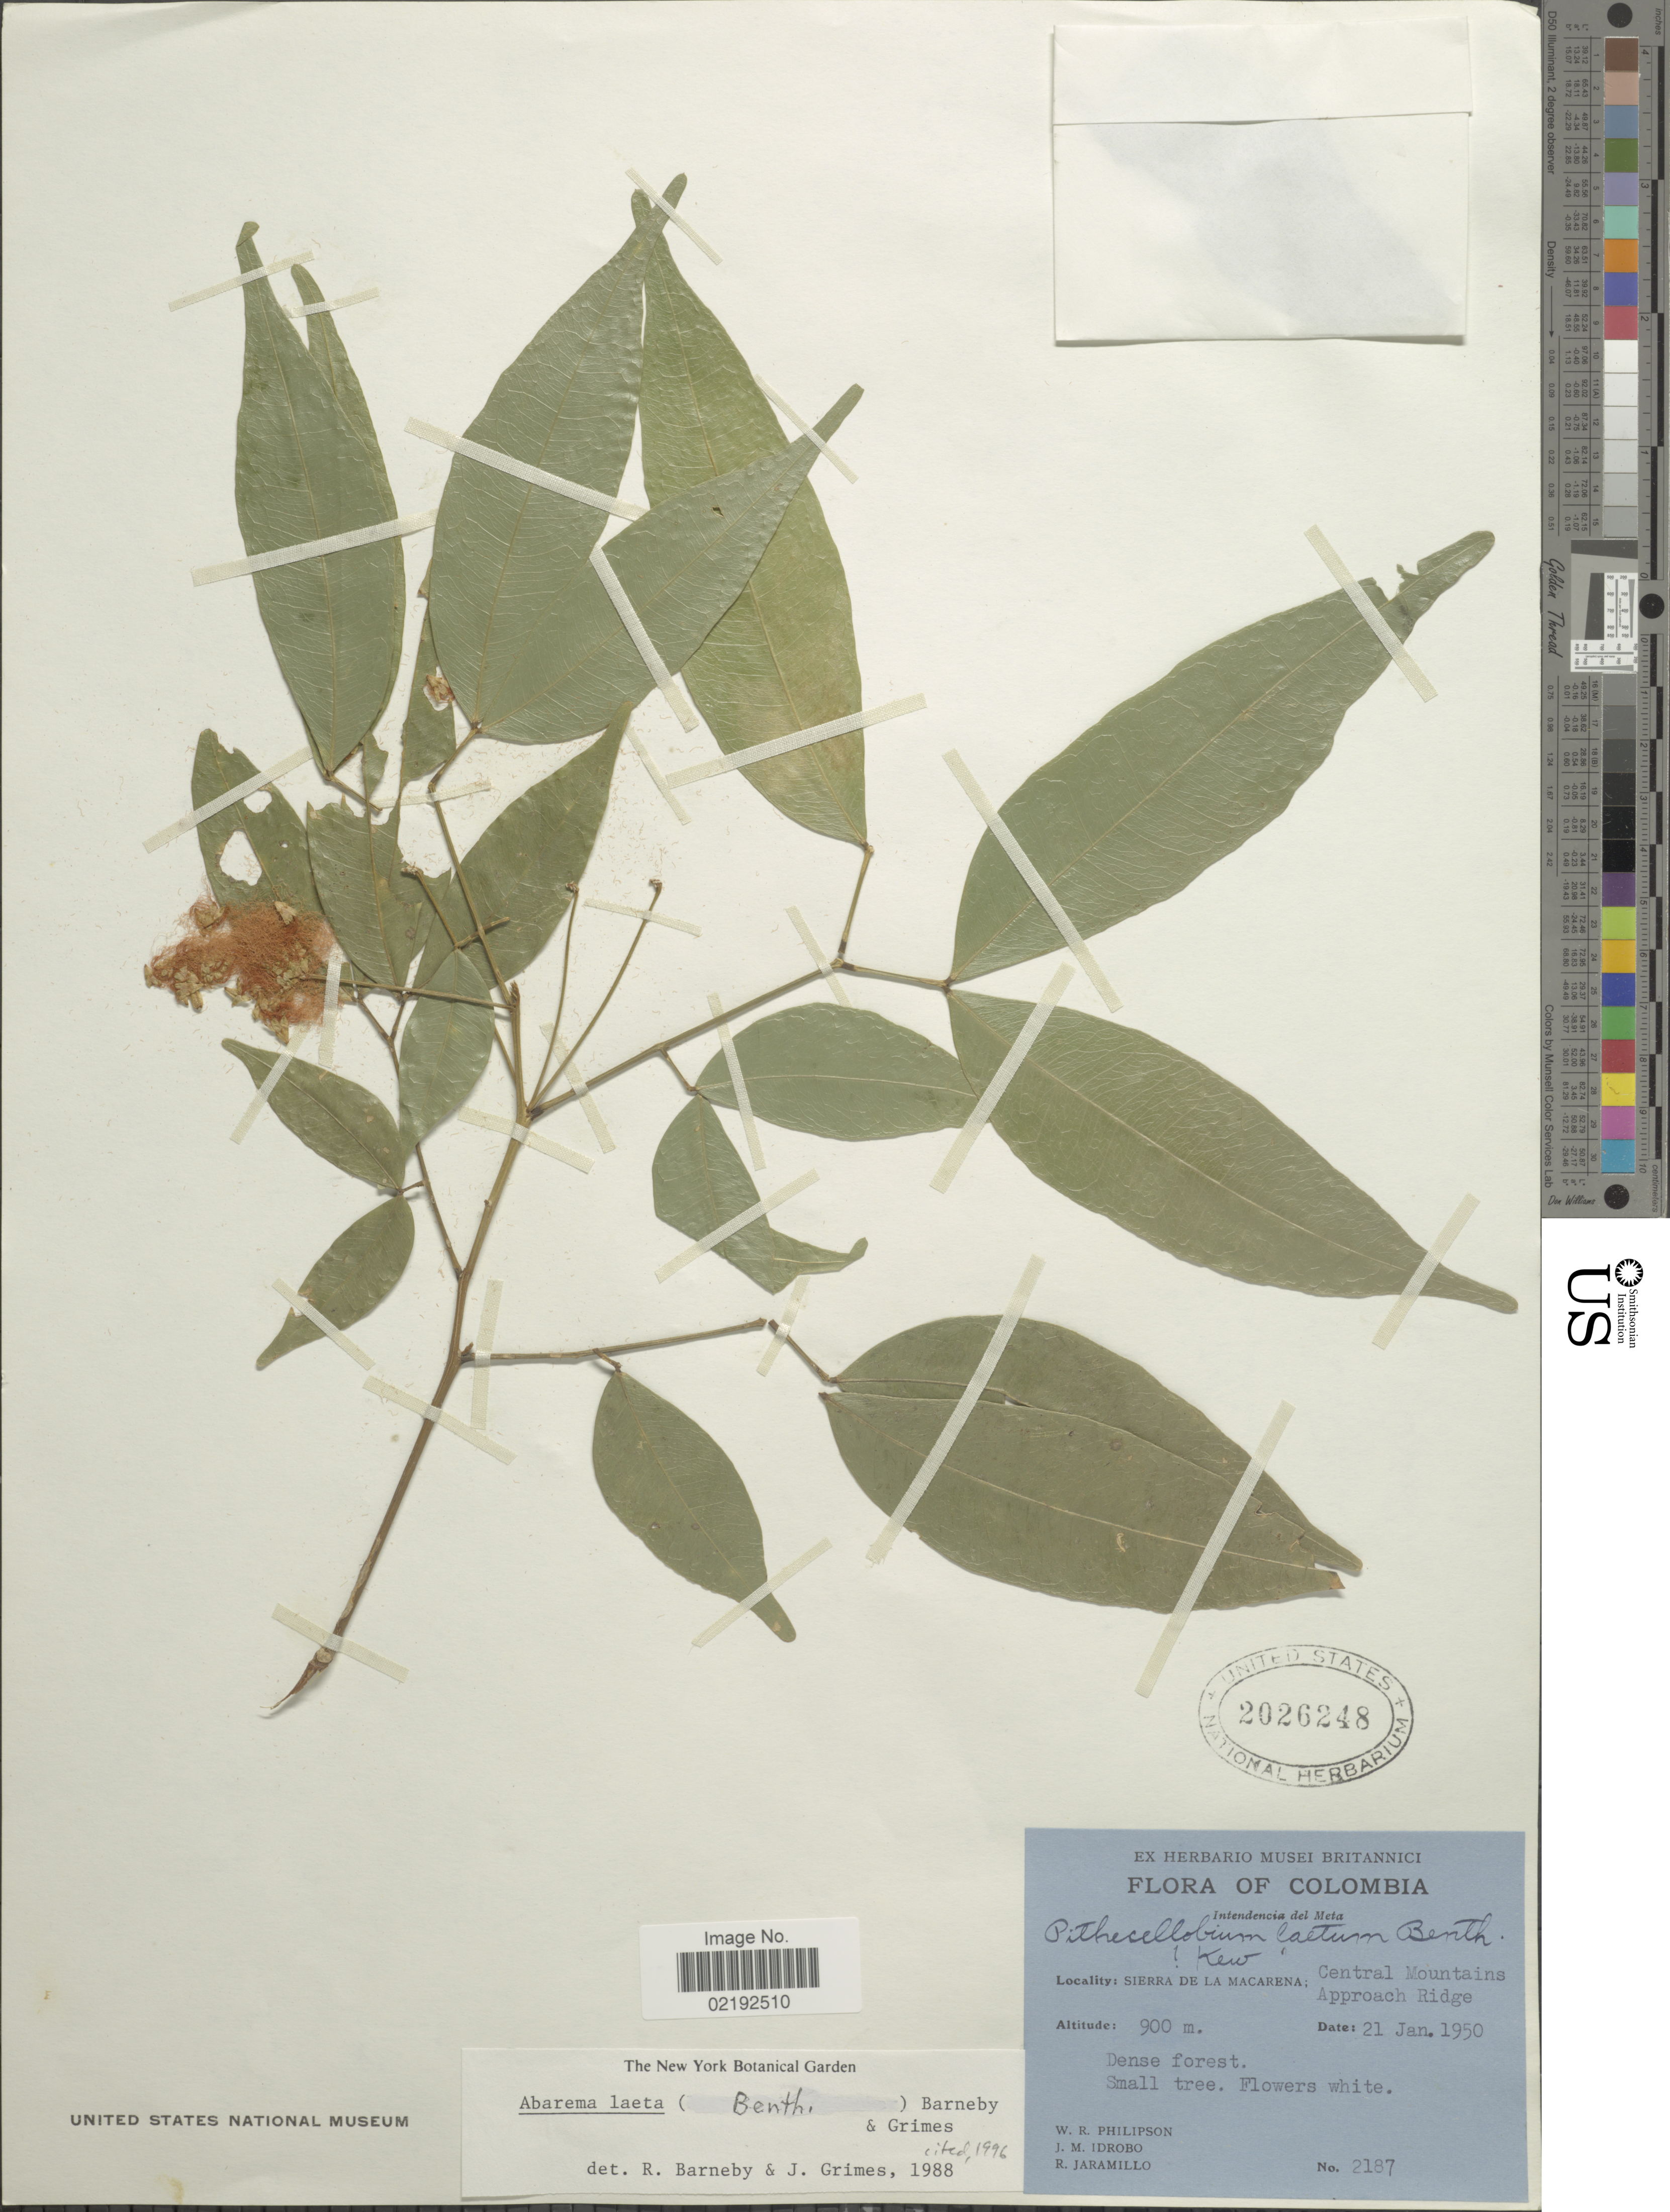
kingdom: Plantae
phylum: Tracheophyta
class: Magnoliopsida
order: Fabales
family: Fabaceae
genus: Abarema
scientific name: Abarema laeta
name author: (Benth.) Barneby & J.W. Grimes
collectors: W. R. Philipson, J. M. Idrobo & R. Jaramillo M.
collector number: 2187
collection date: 1950-01-21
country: Colombia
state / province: Meta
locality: Sierra de la Macarena, Central mountains, Approach Ridge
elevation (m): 900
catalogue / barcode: US 2026248